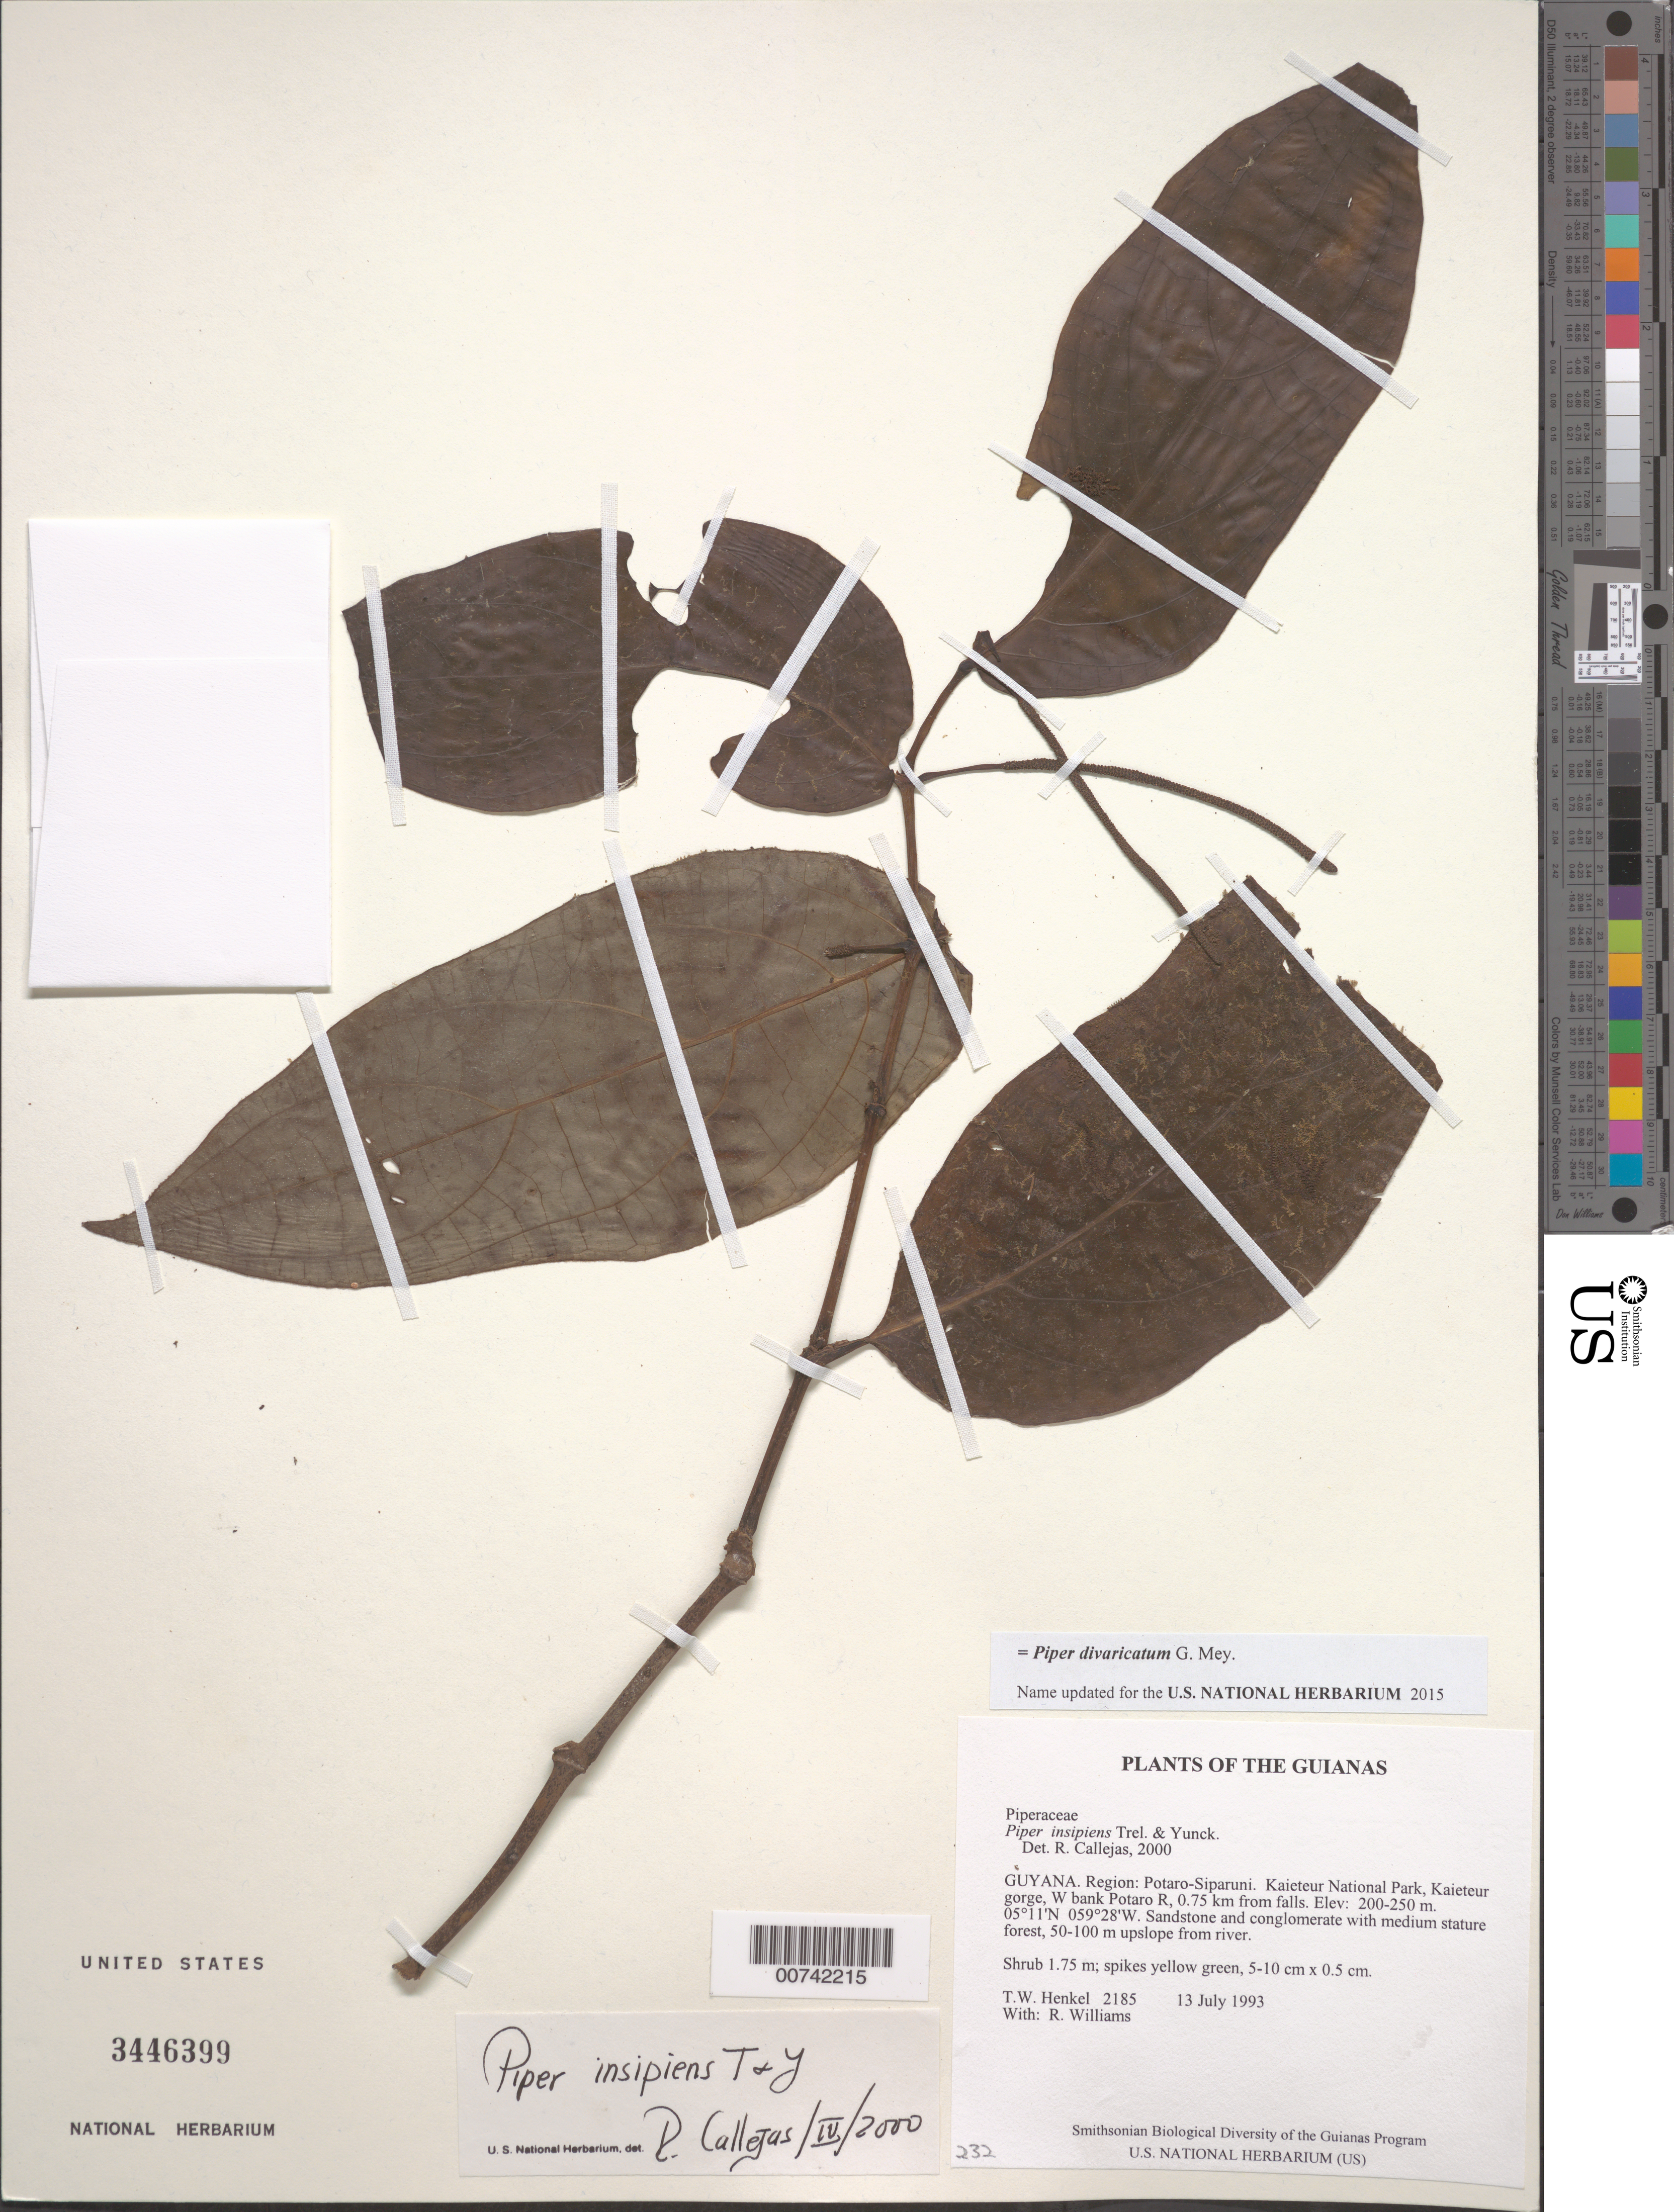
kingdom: Plantae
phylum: Tracheophyta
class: Magnoliopsida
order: Piperales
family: Piperaceae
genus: Piper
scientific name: Piper insipiens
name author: Trel. & Yunck.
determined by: Callejas, Ricardo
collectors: T. Henkel & R. Williams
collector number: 2185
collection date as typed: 13 July 1993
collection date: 1993-07-13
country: Guyana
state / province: Potaro-Siparuni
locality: Kaieteur National Park, Kaieteur gorge, W bank Potaro R, 0.75 km from falls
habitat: Sandstone and conglomerate with medium stature forest, 50-100 m upslope from river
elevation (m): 200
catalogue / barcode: US 3446399